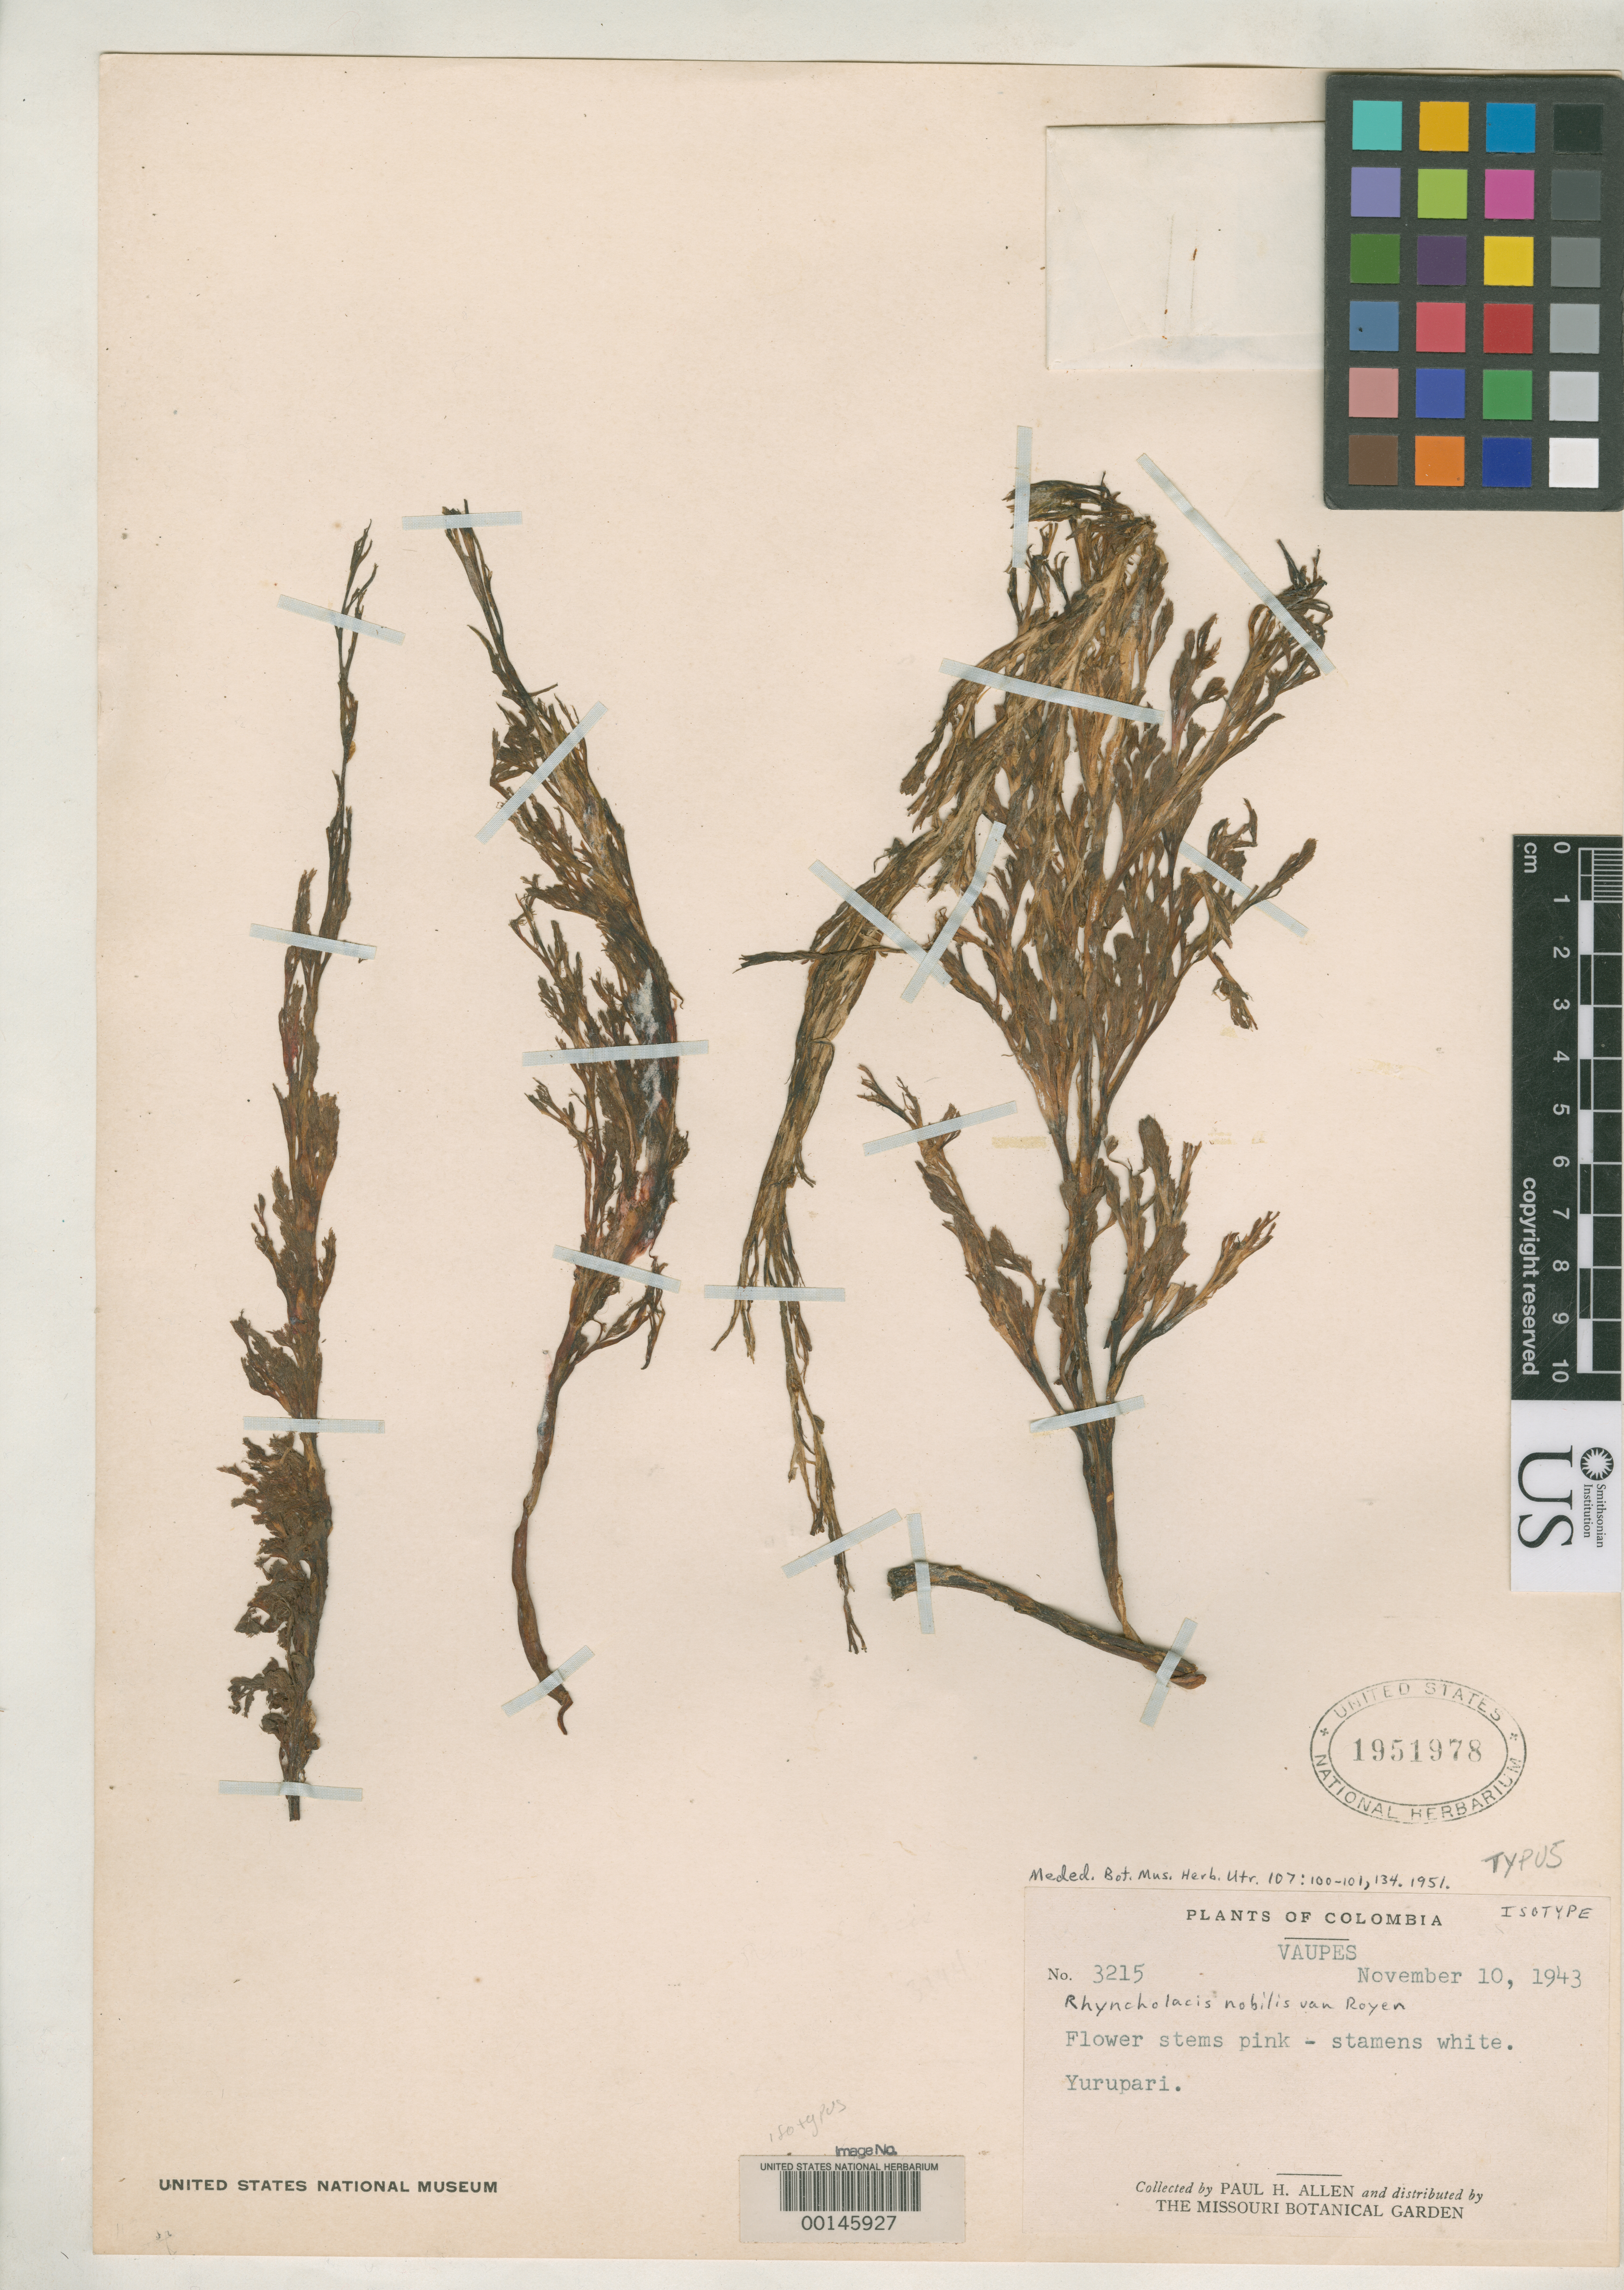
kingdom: Plantae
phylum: Tracheophyta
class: Magnoliopsida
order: Malpighiales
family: Podostemaceae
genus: Rhyncholacis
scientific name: Rhyncholacis nobilis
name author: P. Royen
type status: Isotype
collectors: P. H. Allen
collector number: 3215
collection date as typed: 10 Nov 1943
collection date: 1943-11-10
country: Colombia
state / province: Vaupés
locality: Yurupari.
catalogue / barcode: US 1951978